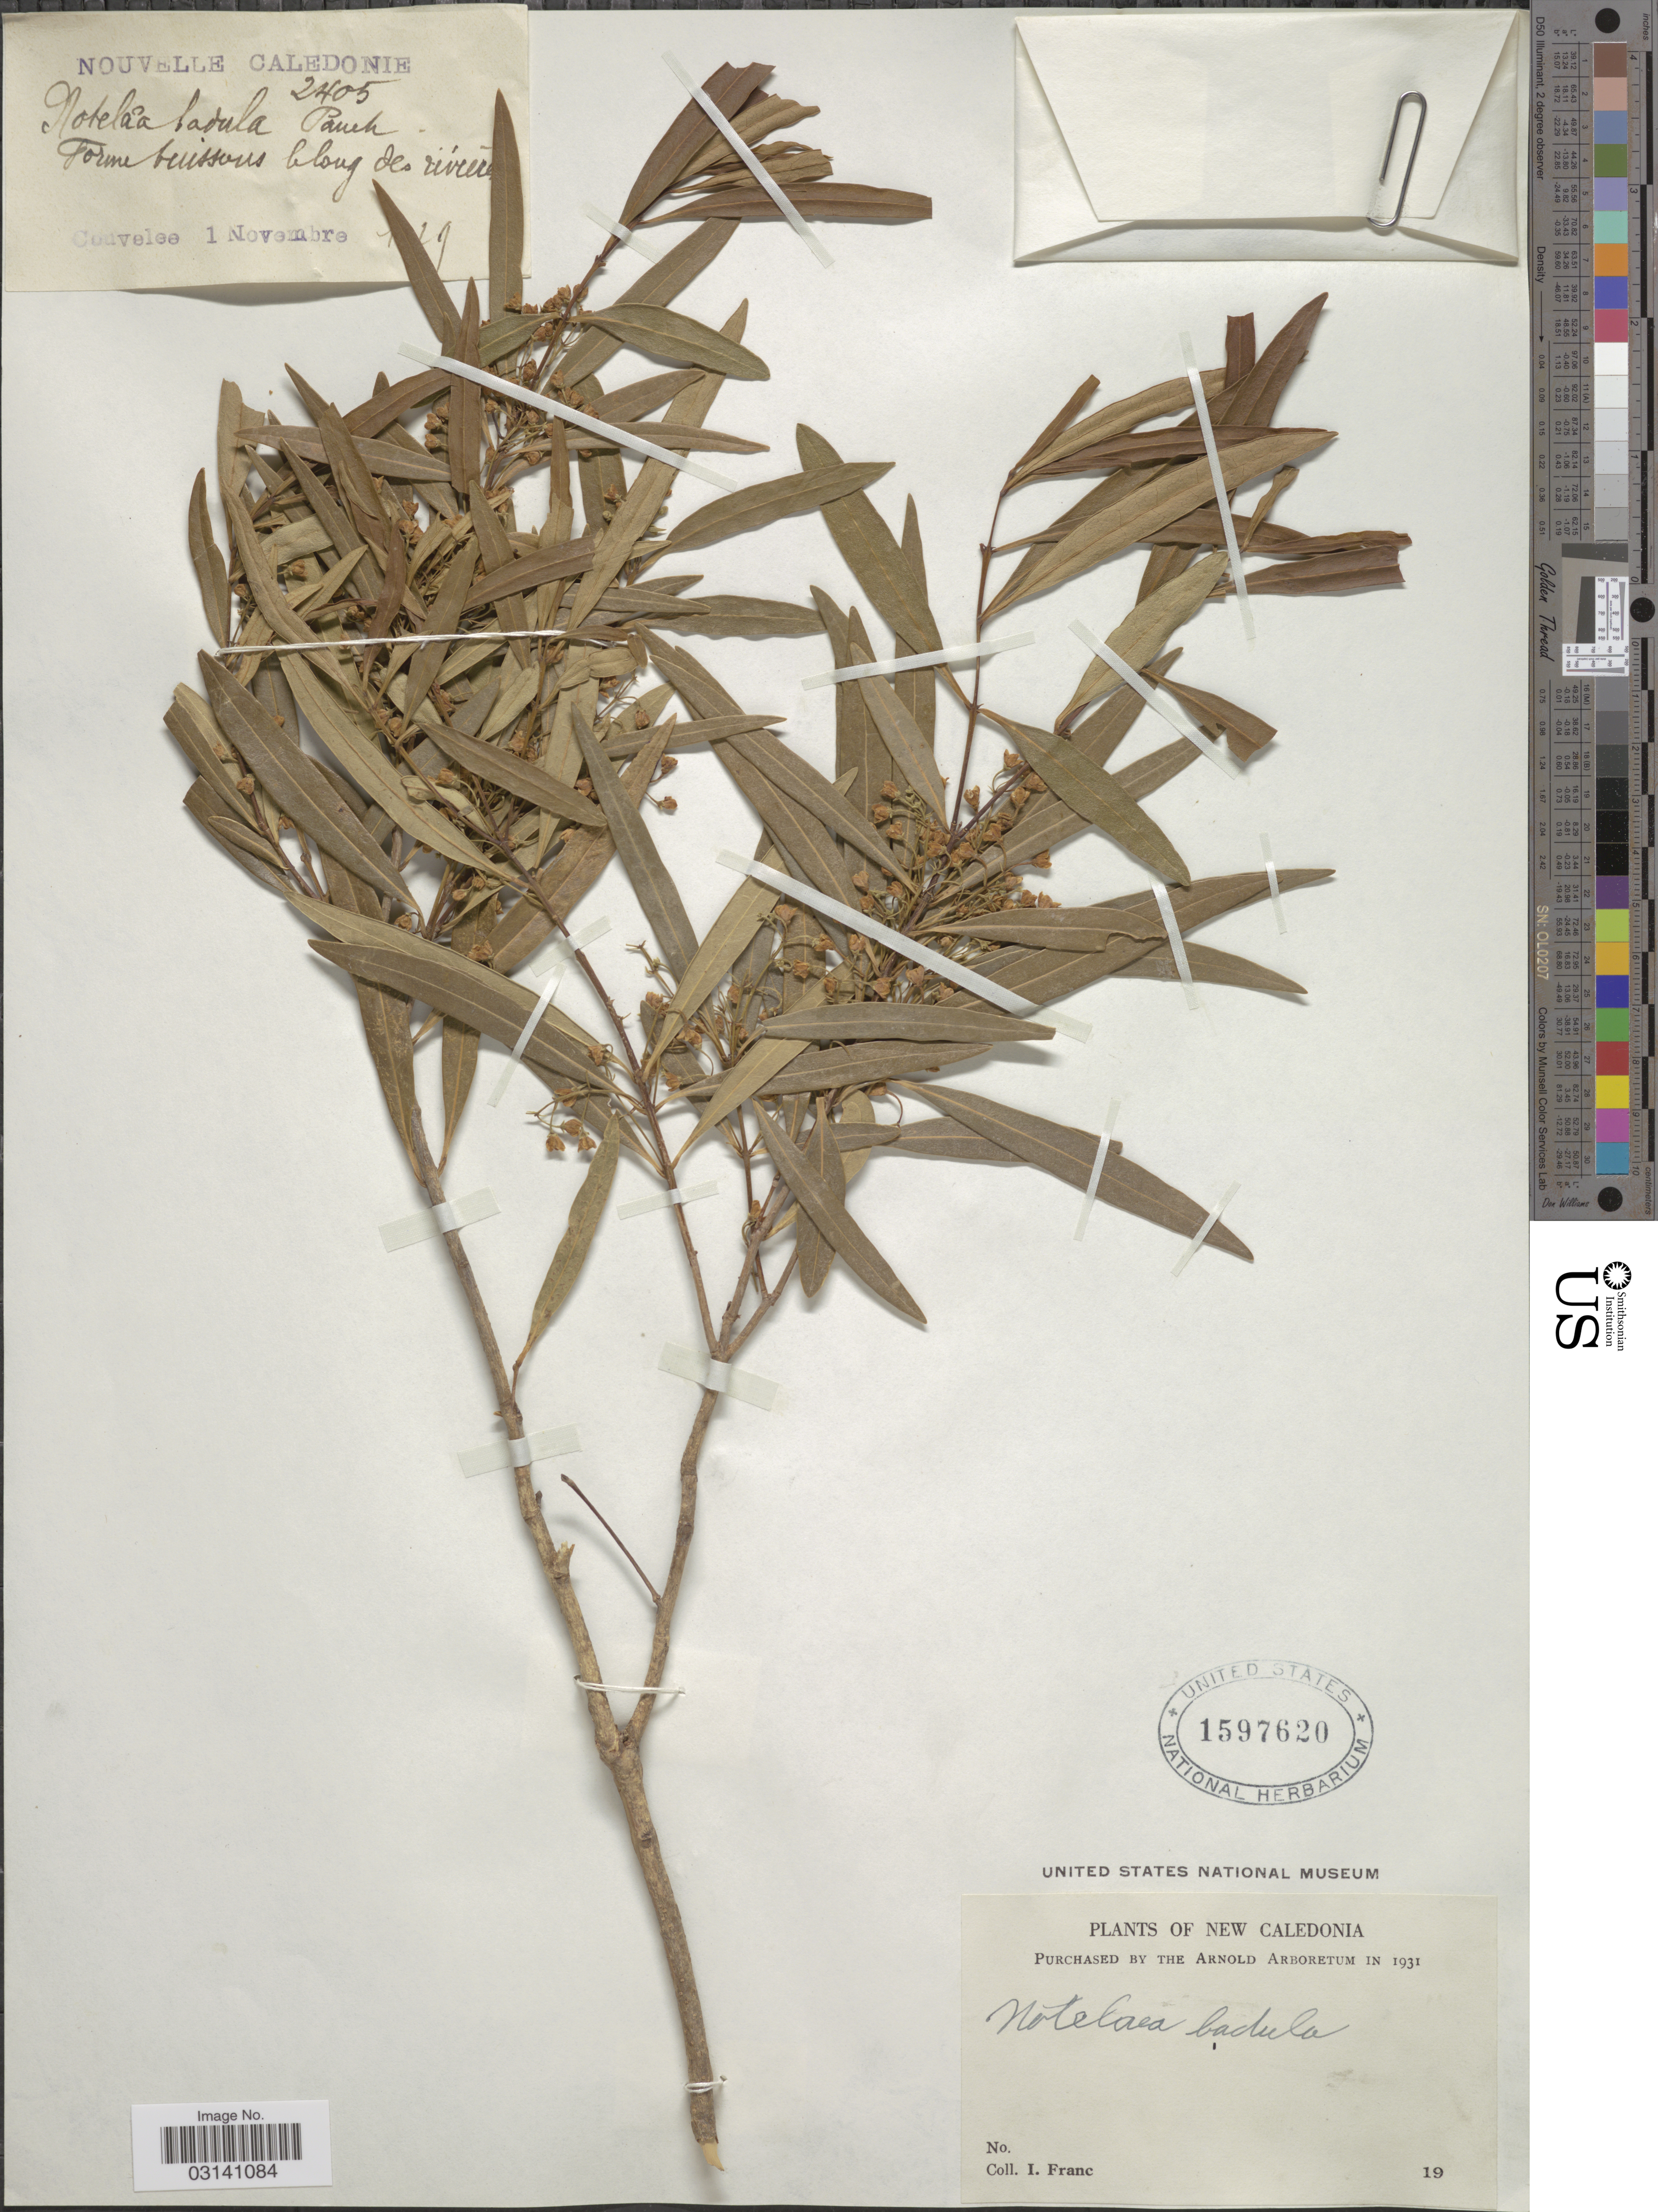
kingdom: Plantae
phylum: Tracheophyta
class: Magnoliopsida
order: Lamiales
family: Oleaceae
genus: Notelaea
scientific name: Notelaea austrocaledonica var. badula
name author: (Vieill.) Pillon & J. Dupin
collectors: I. Franc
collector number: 2405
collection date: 1929-11-01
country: New Caledonia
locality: Nouvelle-Caledonie. Couvelee.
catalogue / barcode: US 1597620